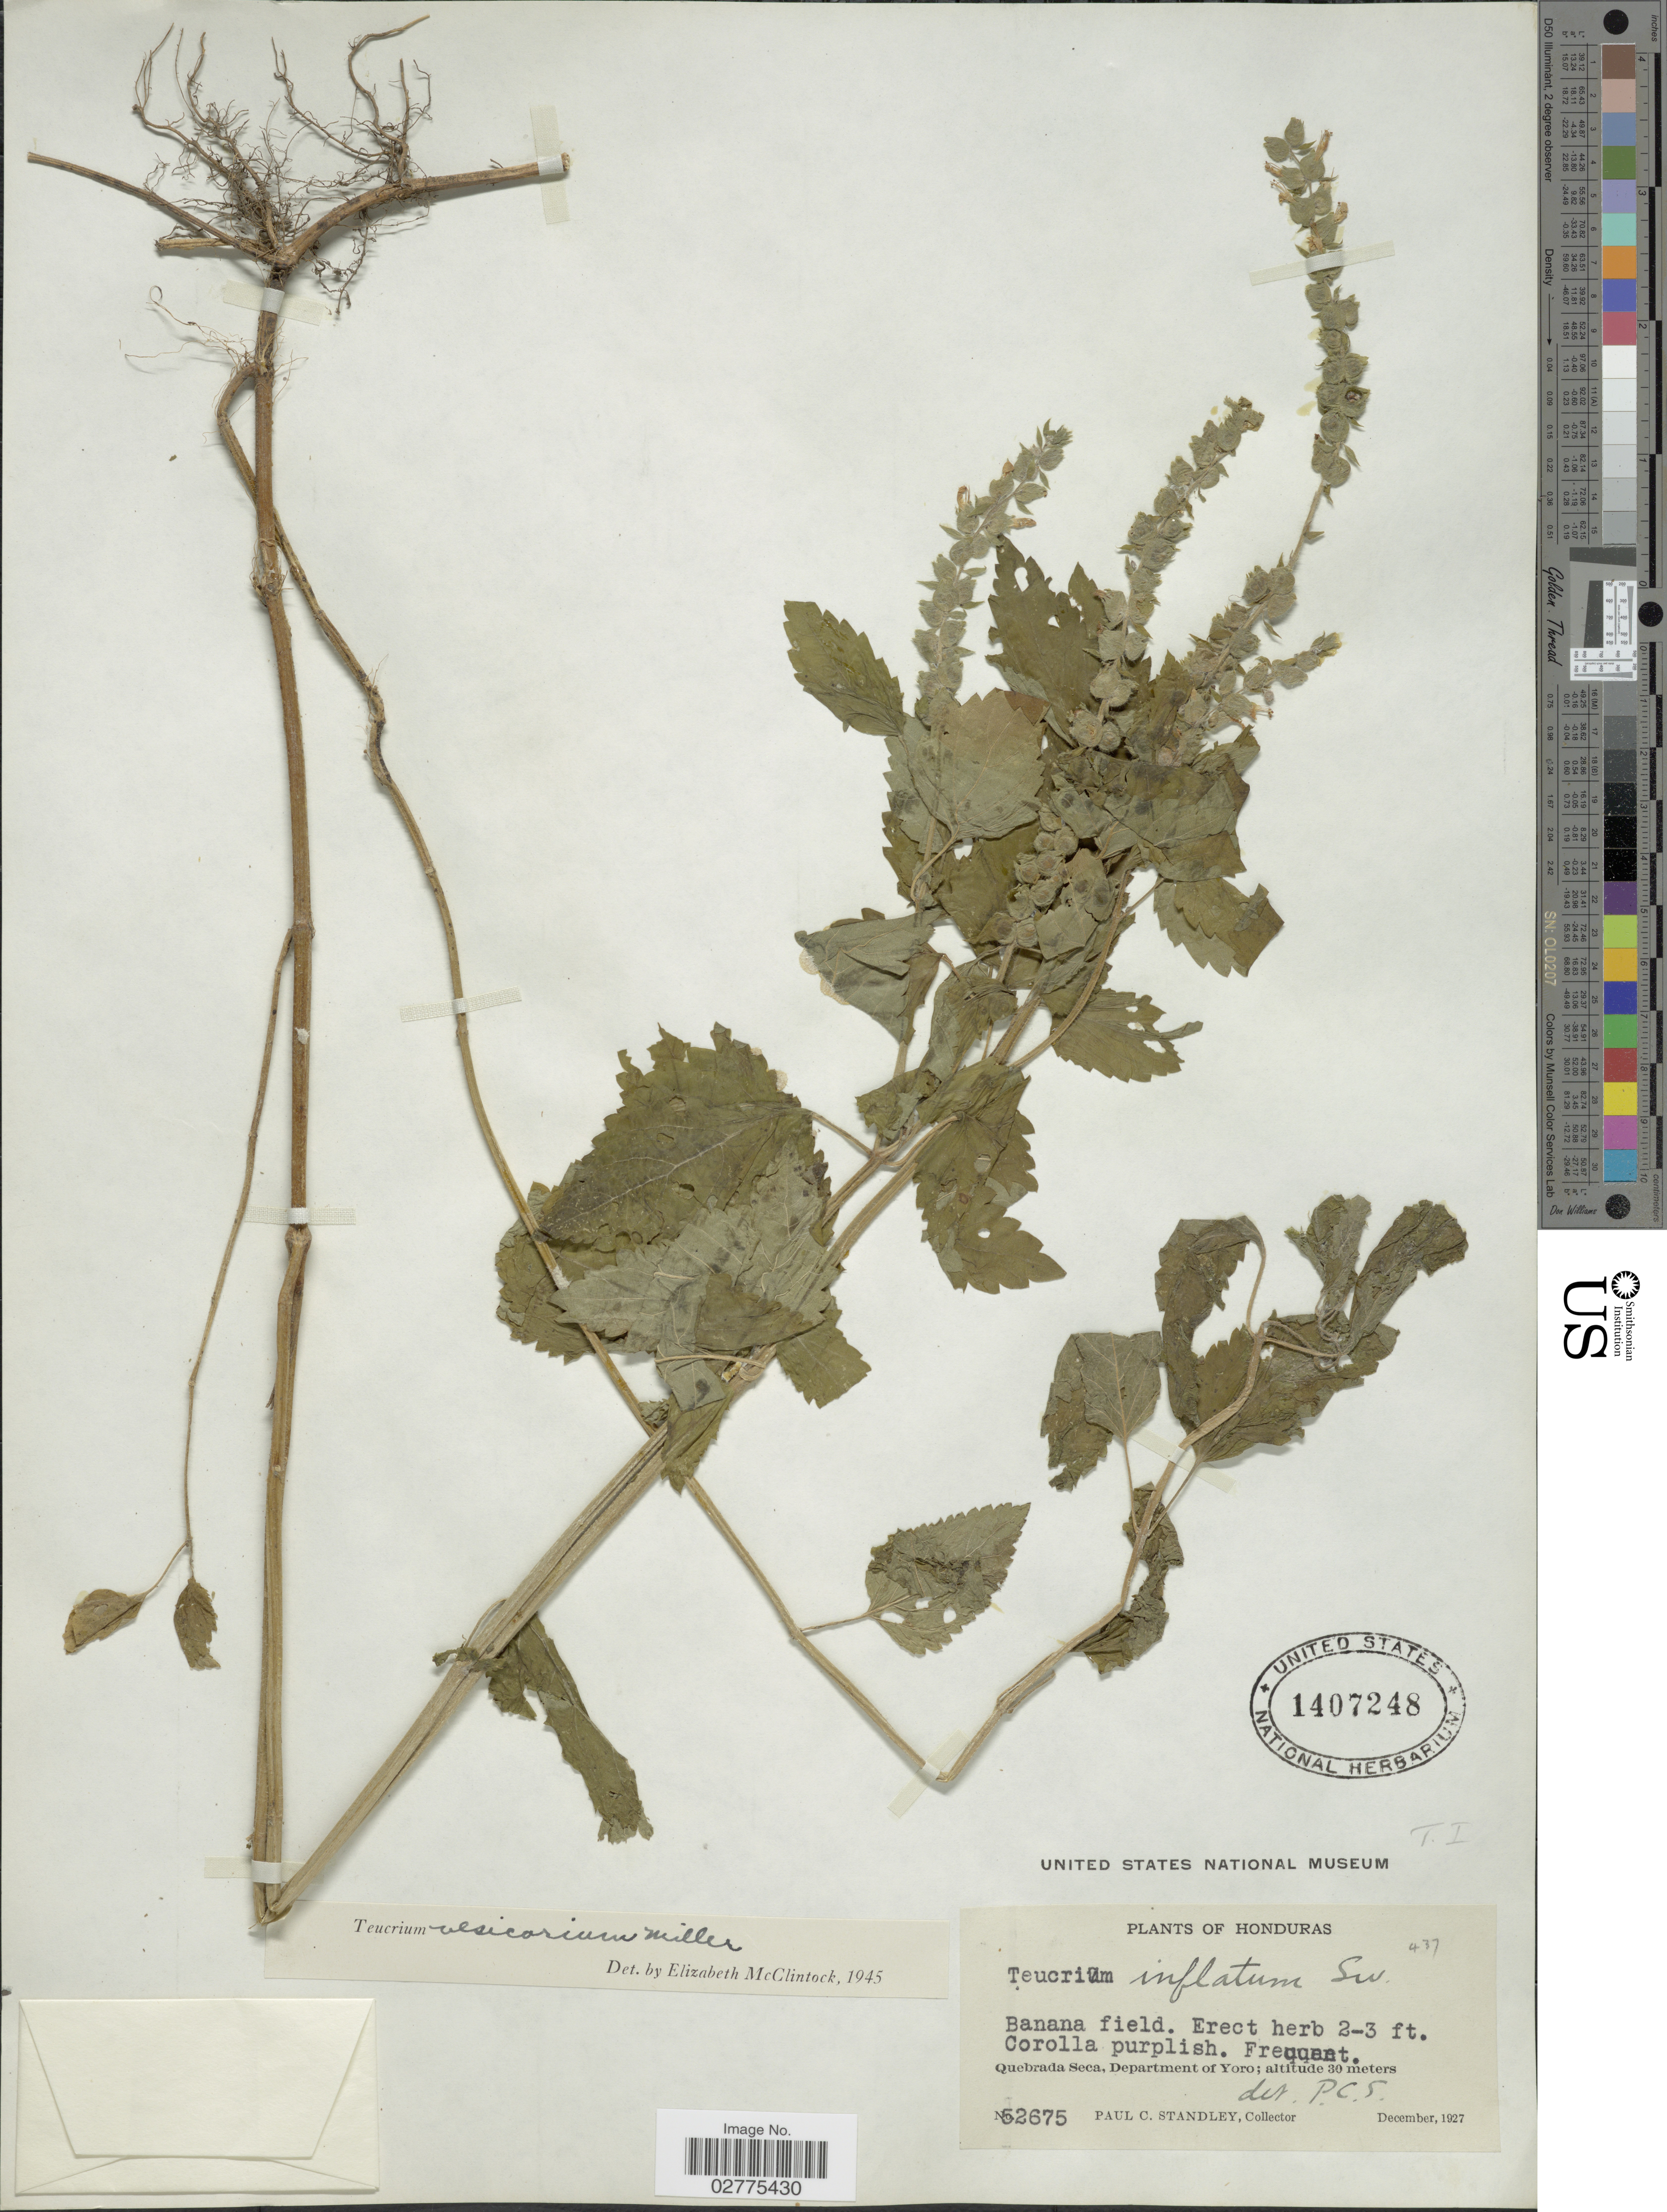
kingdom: Plantae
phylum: Tracheophyta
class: Magnoliopsida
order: Lamiales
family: Lamiaceae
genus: Teucrium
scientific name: Teucrium vesicarium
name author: Mill.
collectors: P. C. Standley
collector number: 52675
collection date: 1927-12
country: Honduras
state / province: Yoro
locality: Quebrada Seca, Department of Yoro.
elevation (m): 30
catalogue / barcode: US 1407248